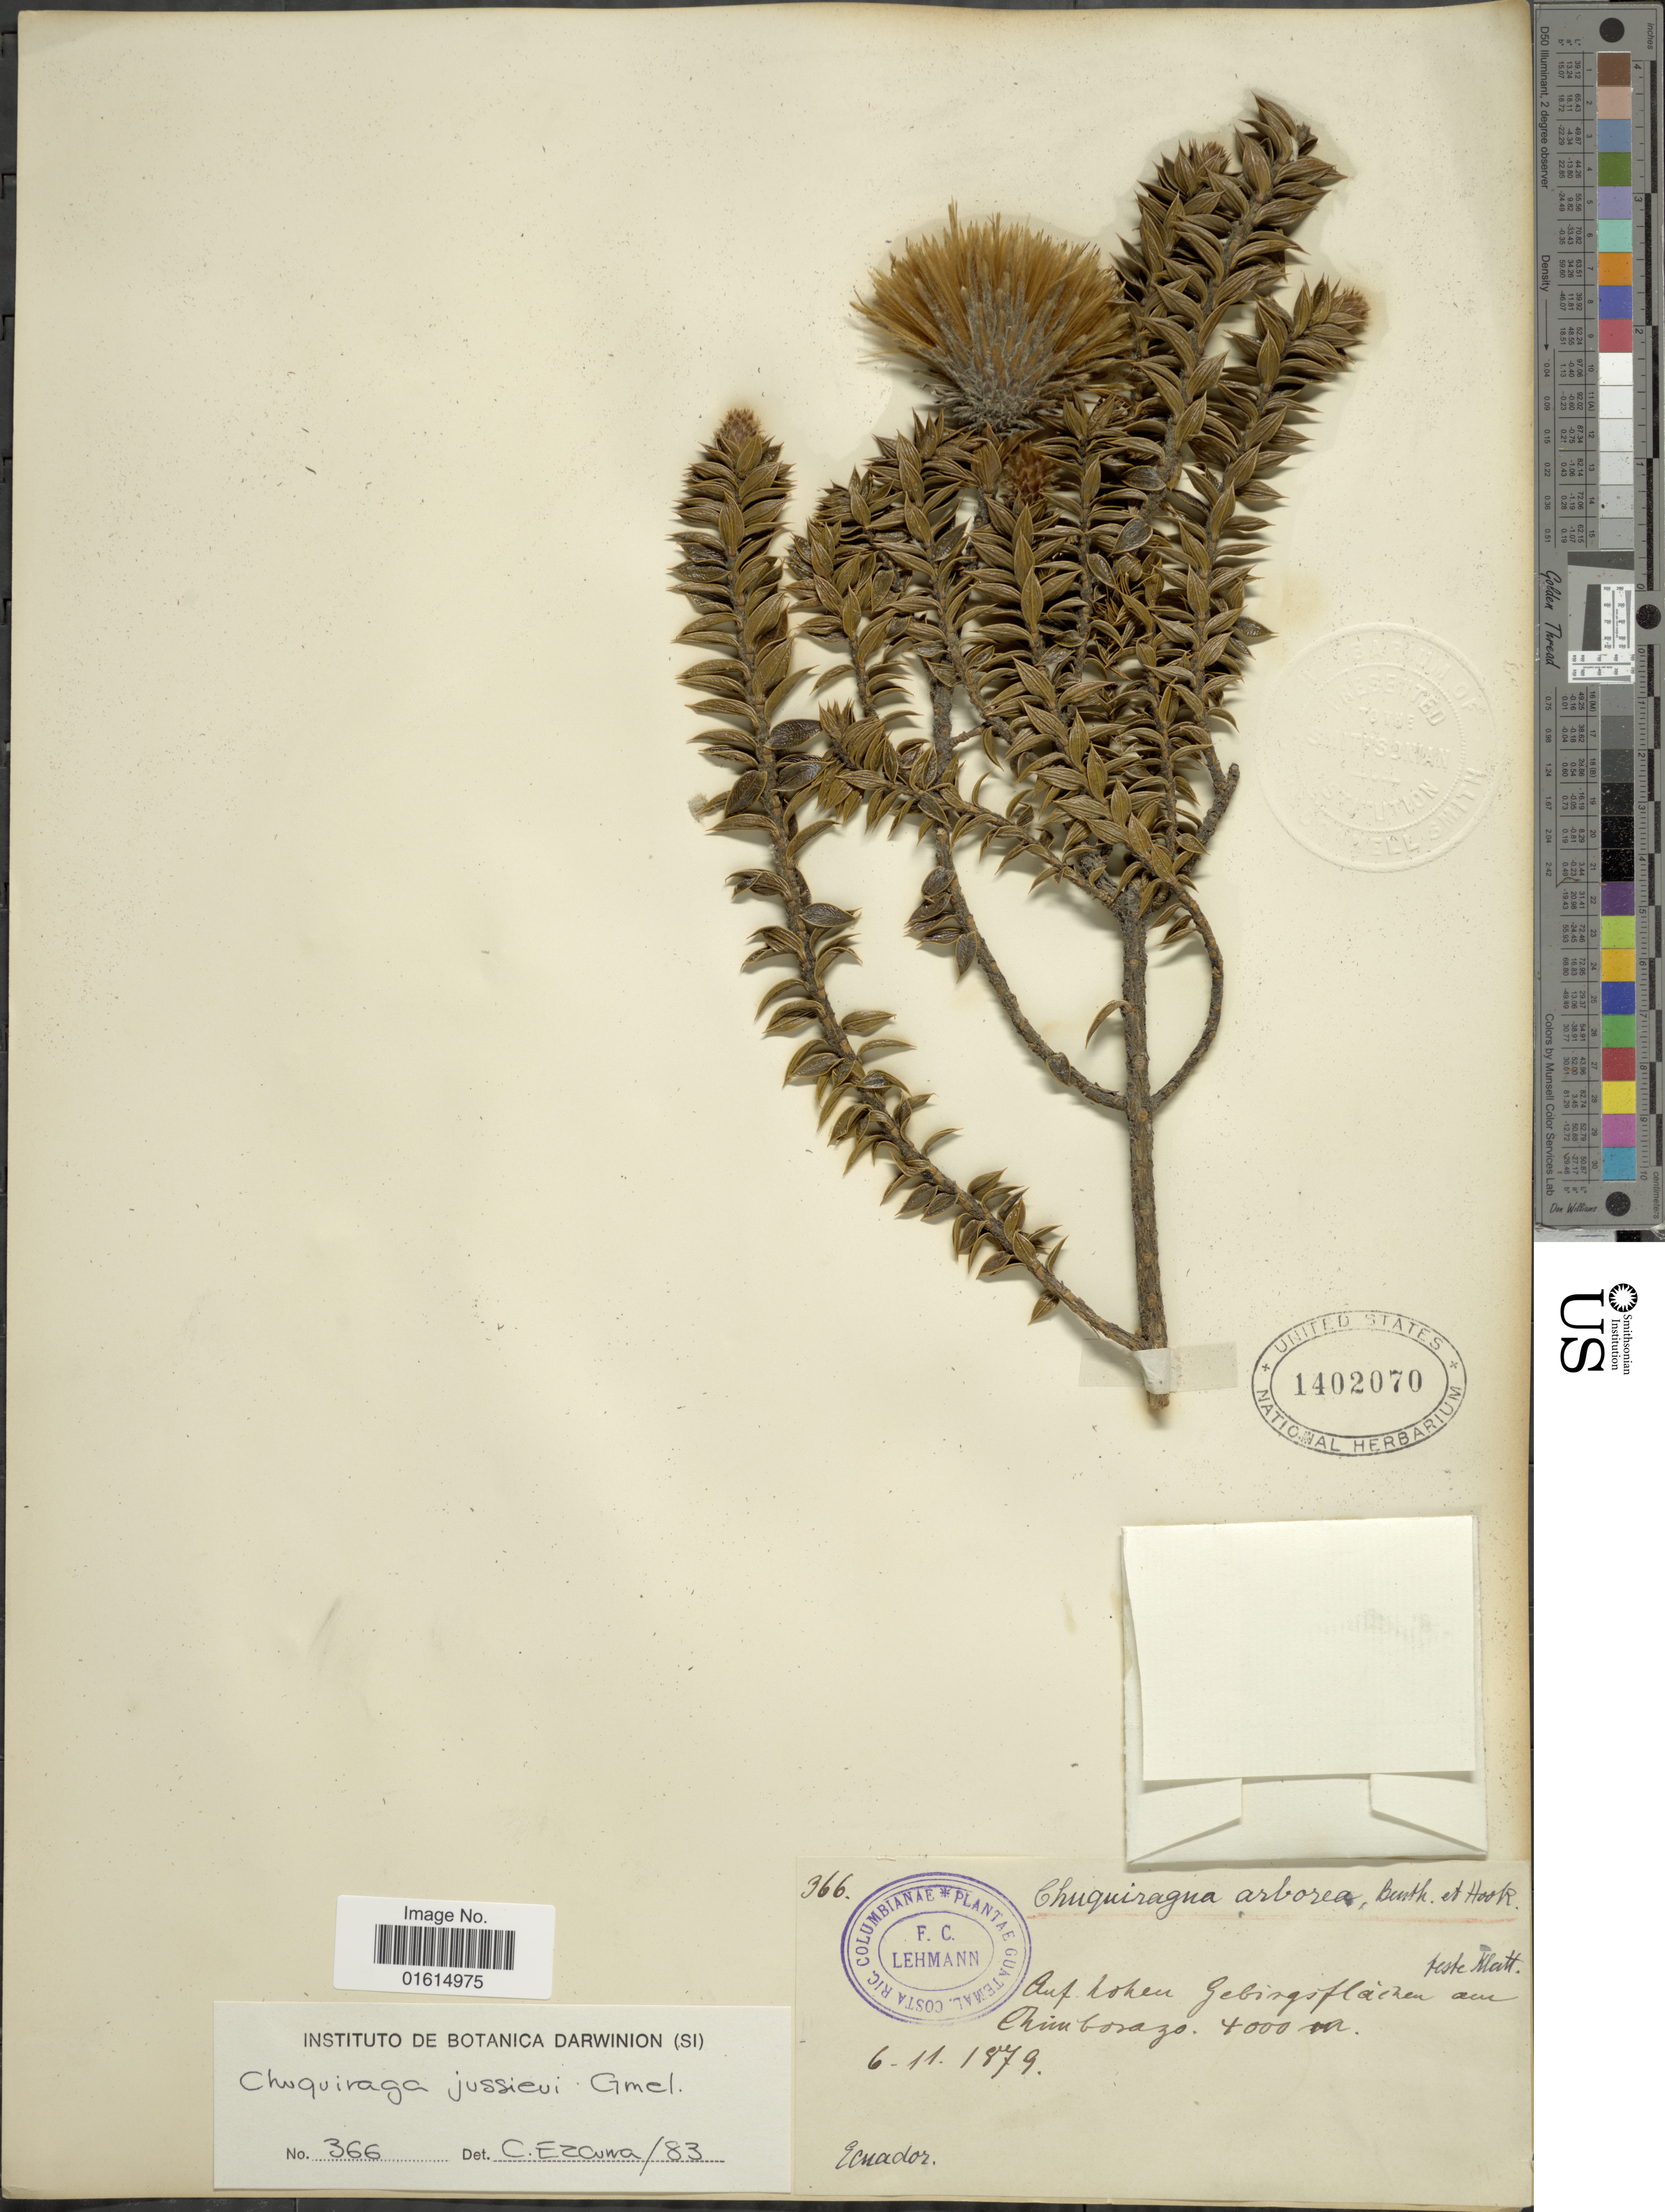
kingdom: Plantae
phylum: Tracheophyta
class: Magnoliopsida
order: Asterales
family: Asteraceae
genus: Chuquiraga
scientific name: Chuquiraga jussieui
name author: J.F. Gmel.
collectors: F. Lehman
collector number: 366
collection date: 1879-11-06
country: Ecuador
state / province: Chimborazo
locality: Am Chimborazo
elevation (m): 4000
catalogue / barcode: US 1402070